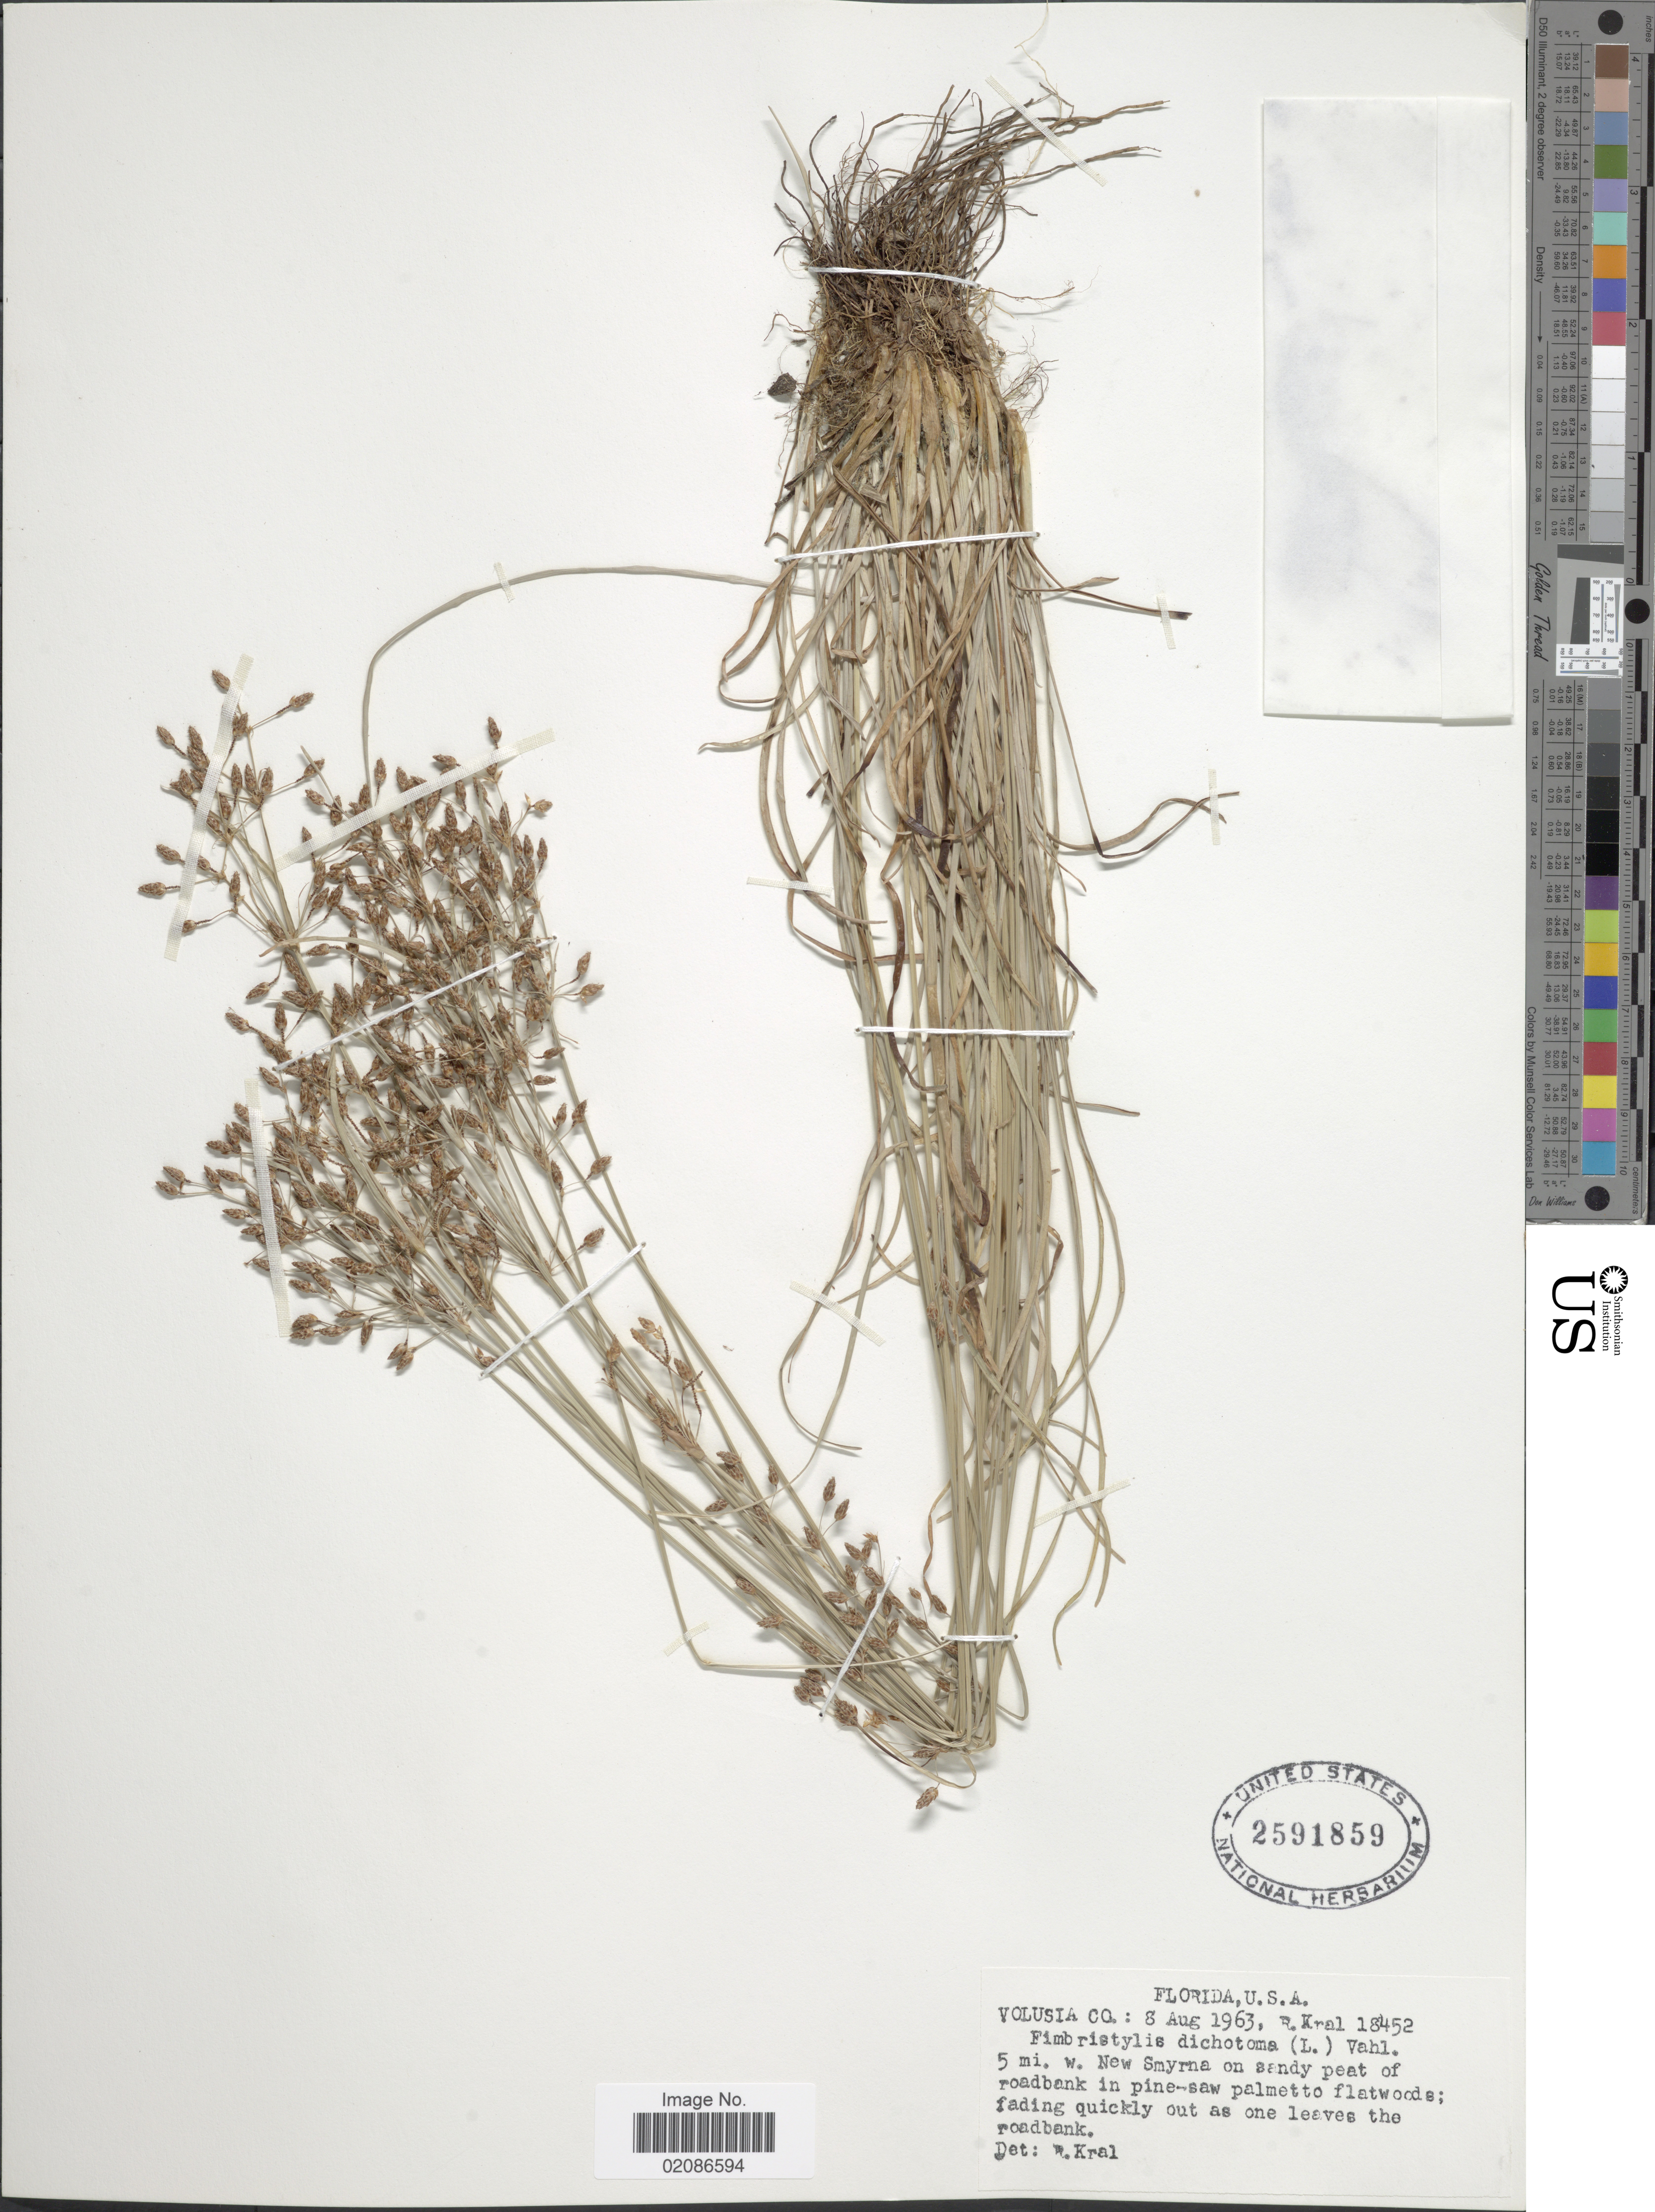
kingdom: Plantae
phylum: Tracheophyta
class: Liliopsida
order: Poales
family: Cyperaceae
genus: Fimbristylis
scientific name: Fimbristylis dichotoma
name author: (L.) Vahl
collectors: R. Kral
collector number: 18452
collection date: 1963-08-08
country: United States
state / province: Florida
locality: U.S.A. 5 mi. w. New Smyrna on sandy peat of roadbank in pine-saw palmet to flatwoods; fading quickly out as one leaves the roadbank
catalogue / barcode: US 2591859